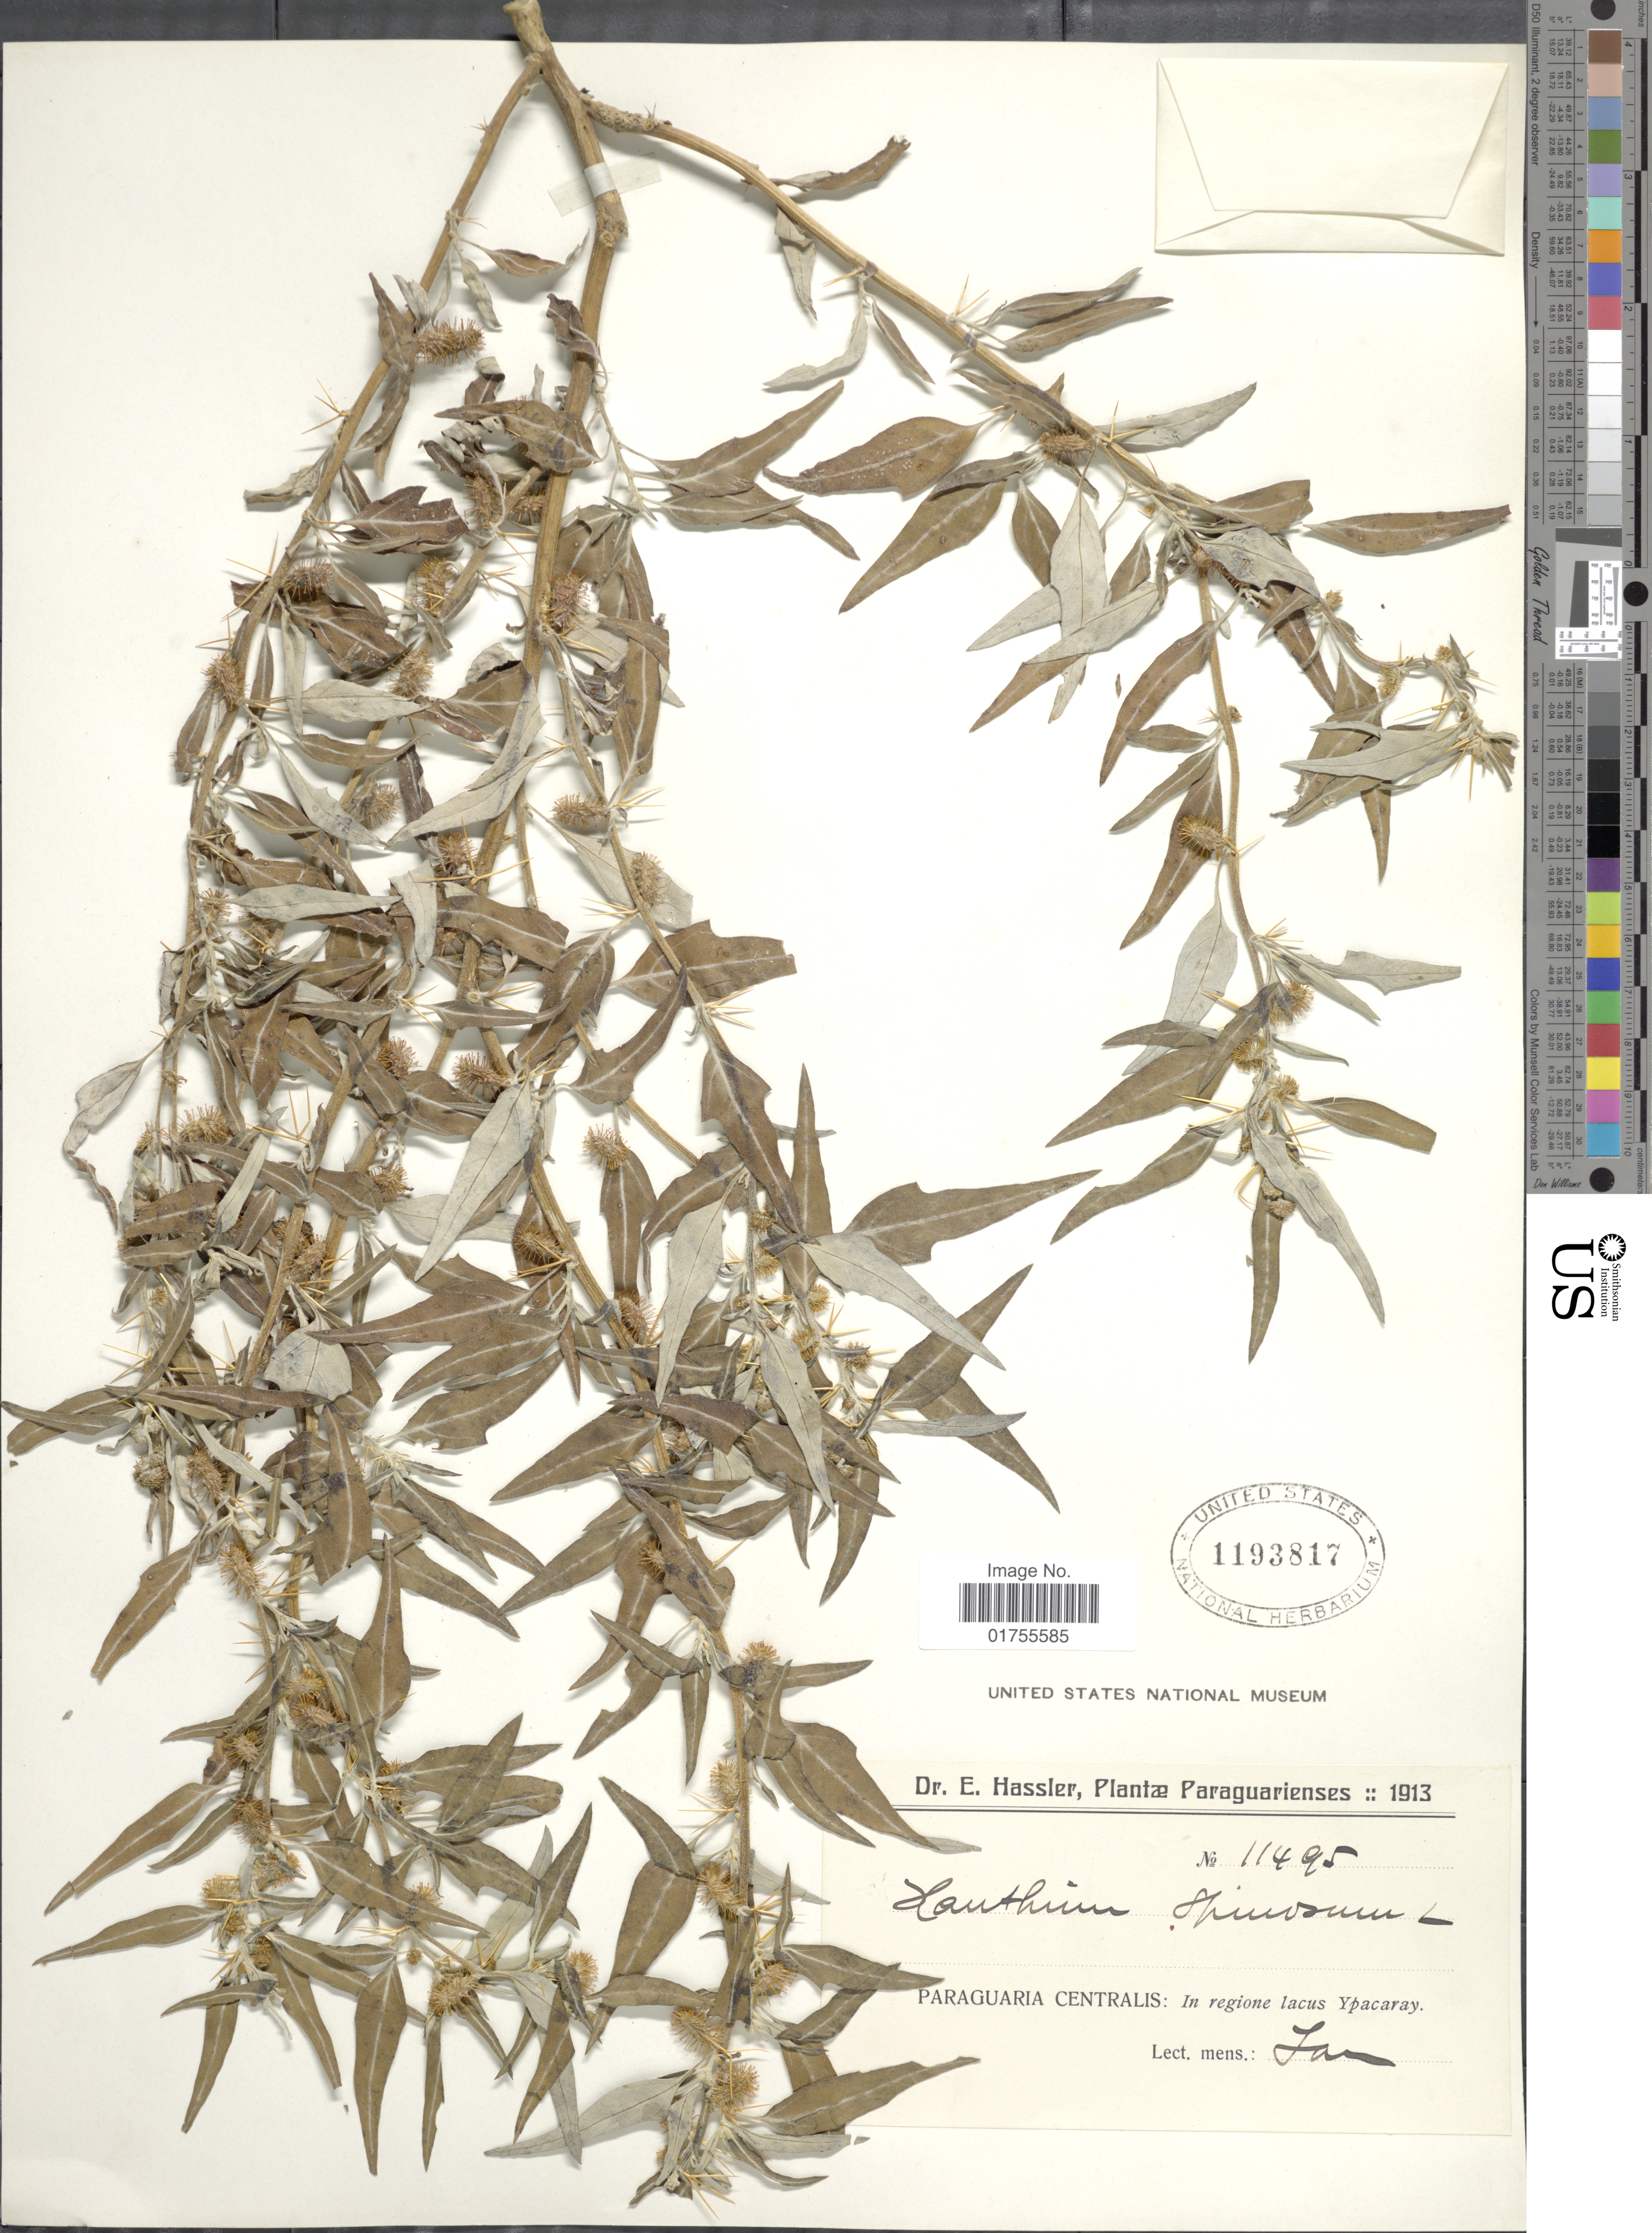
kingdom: Plantae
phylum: Tracheophyta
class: Magnoliopsida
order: Asterales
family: Asteraceae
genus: Xanthium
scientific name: Xanthium spinosum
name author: L.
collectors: E. Hassler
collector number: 11495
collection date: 1913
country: Paraguay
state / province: Central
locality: In regione lacus Ypacaray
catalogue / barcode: US 1193817